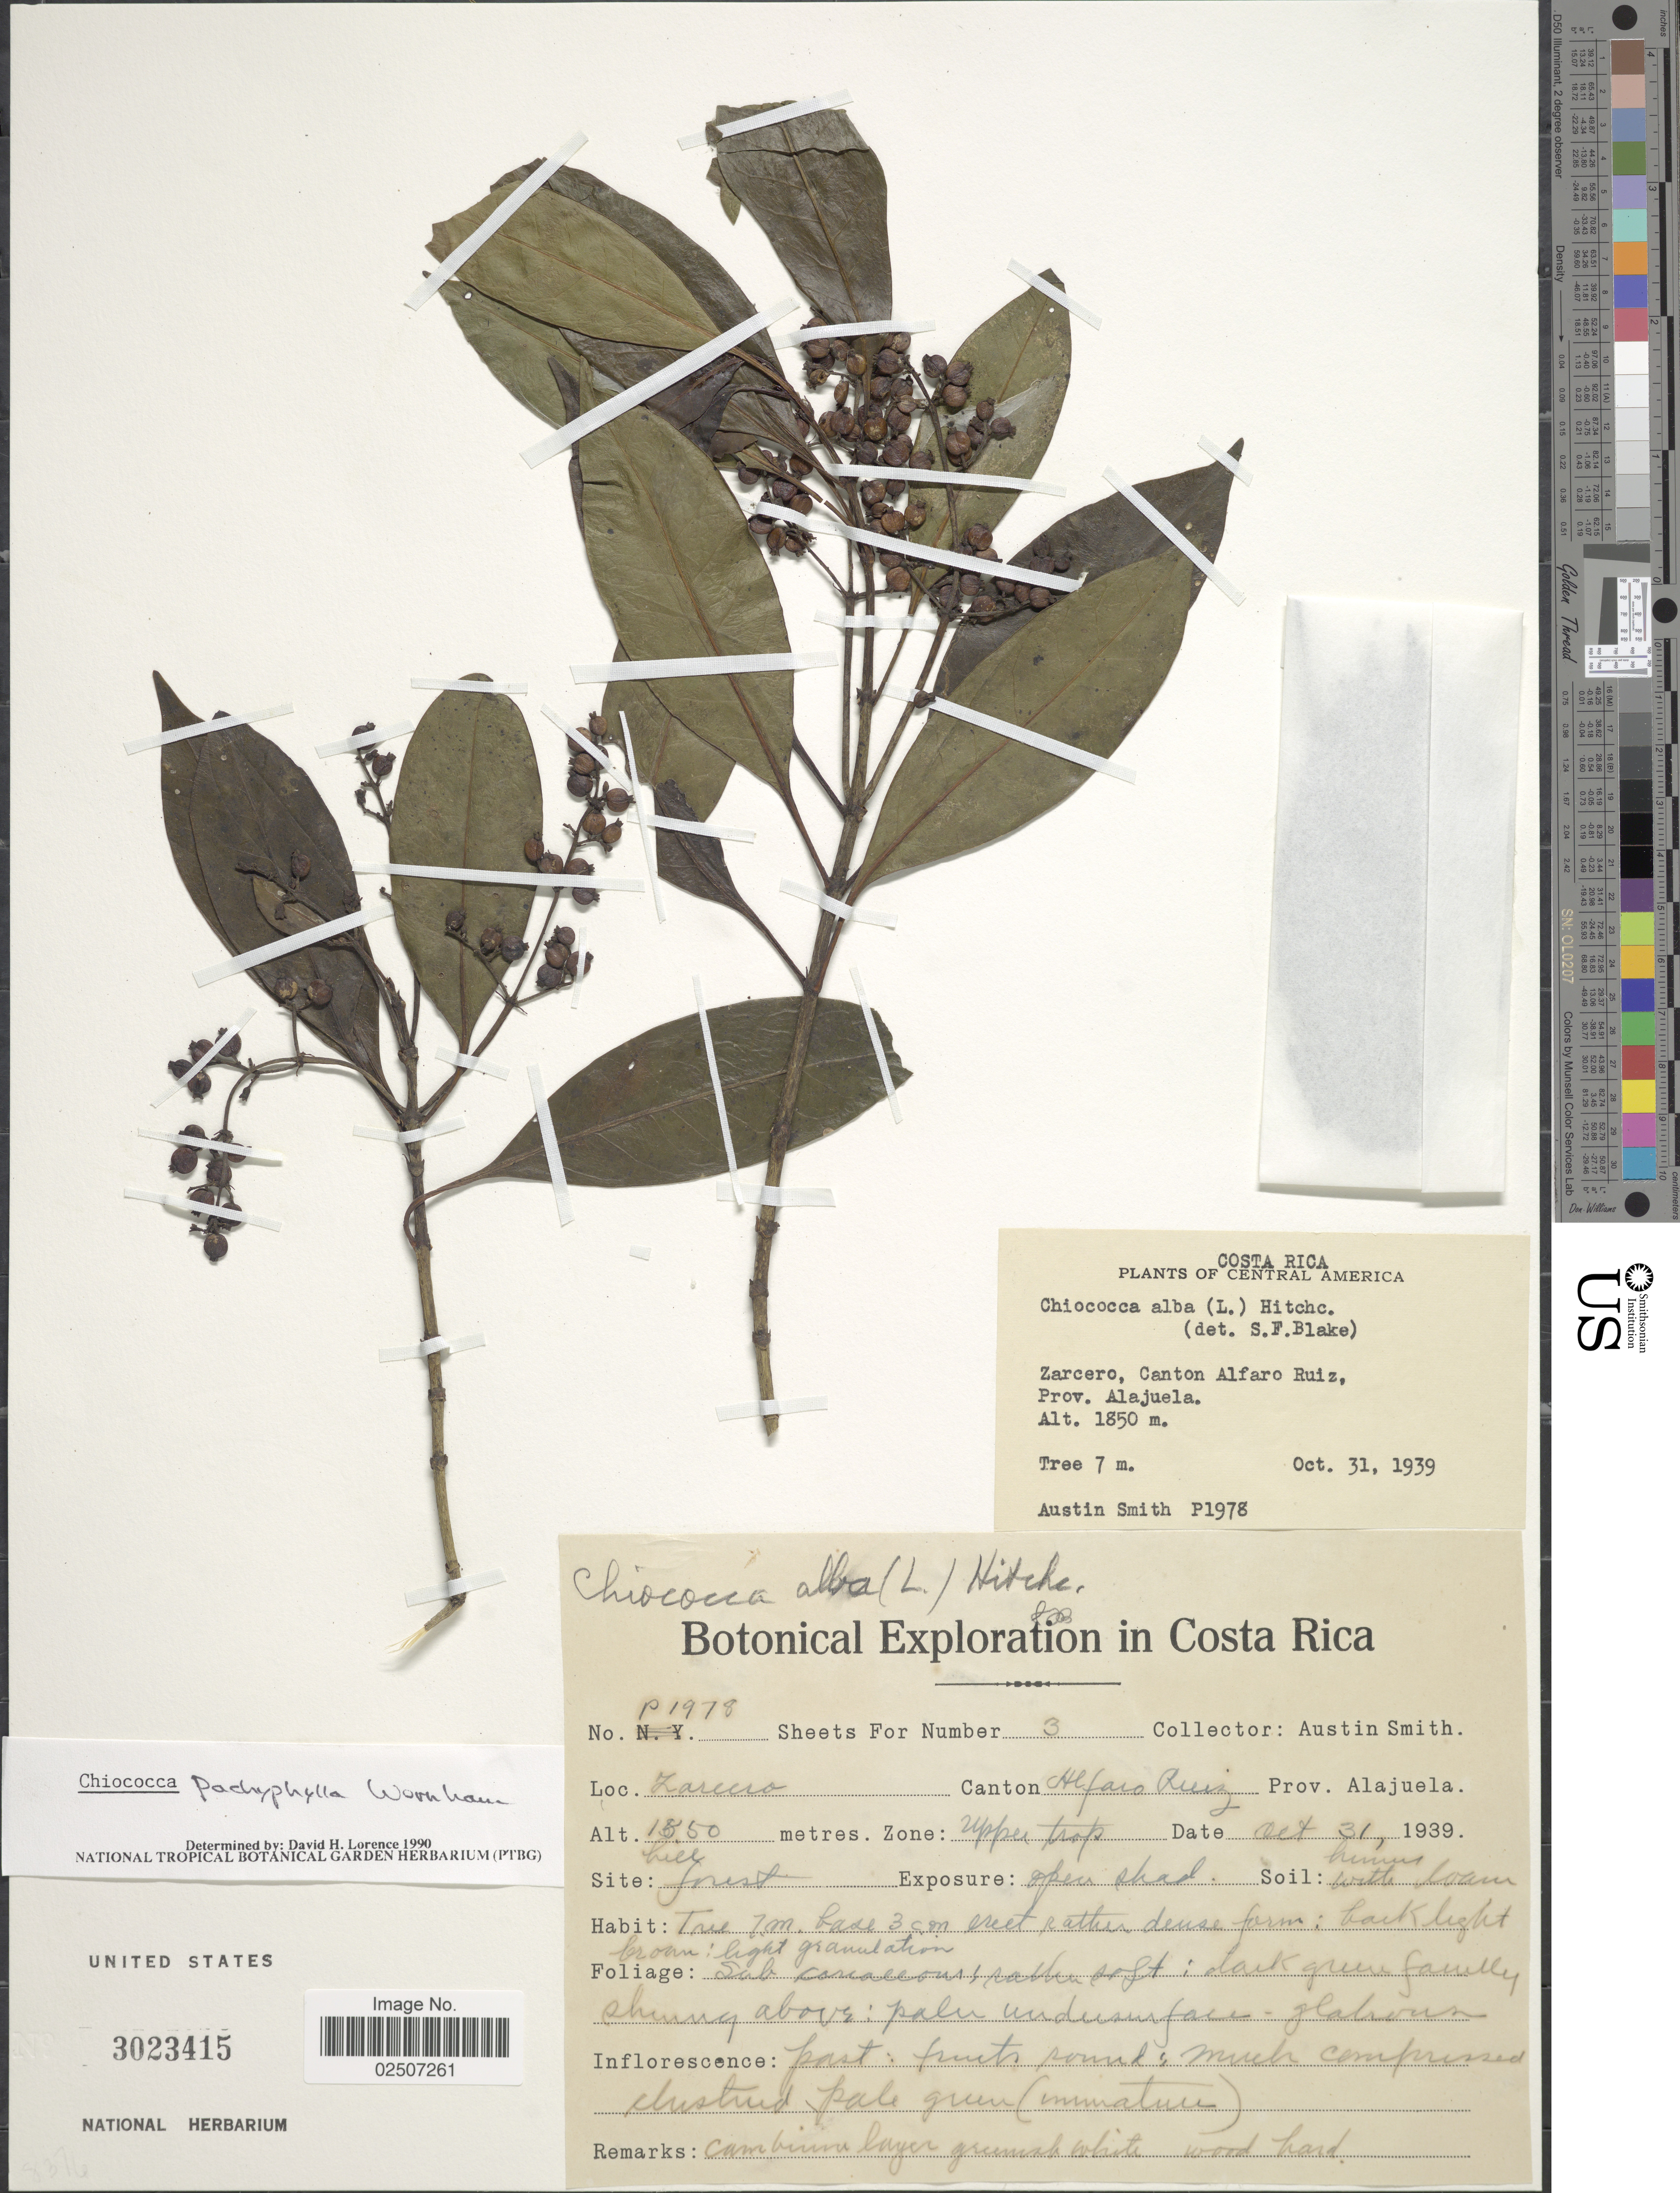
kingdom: Plantae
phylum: Tracheophyta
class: Magnoliopsida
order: Gentianales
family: Rubiaceae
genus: Chiococca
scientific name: Chiococca pachyphylla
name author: Wernham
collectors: Aust P. Smith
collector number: P1978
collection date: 1939-10-31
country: Costa Rica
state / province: Alajuela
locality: Zarcero, Canton Alfaro Ruiz, Prov. Alajuela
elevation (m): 1850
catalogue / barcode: US 3023415